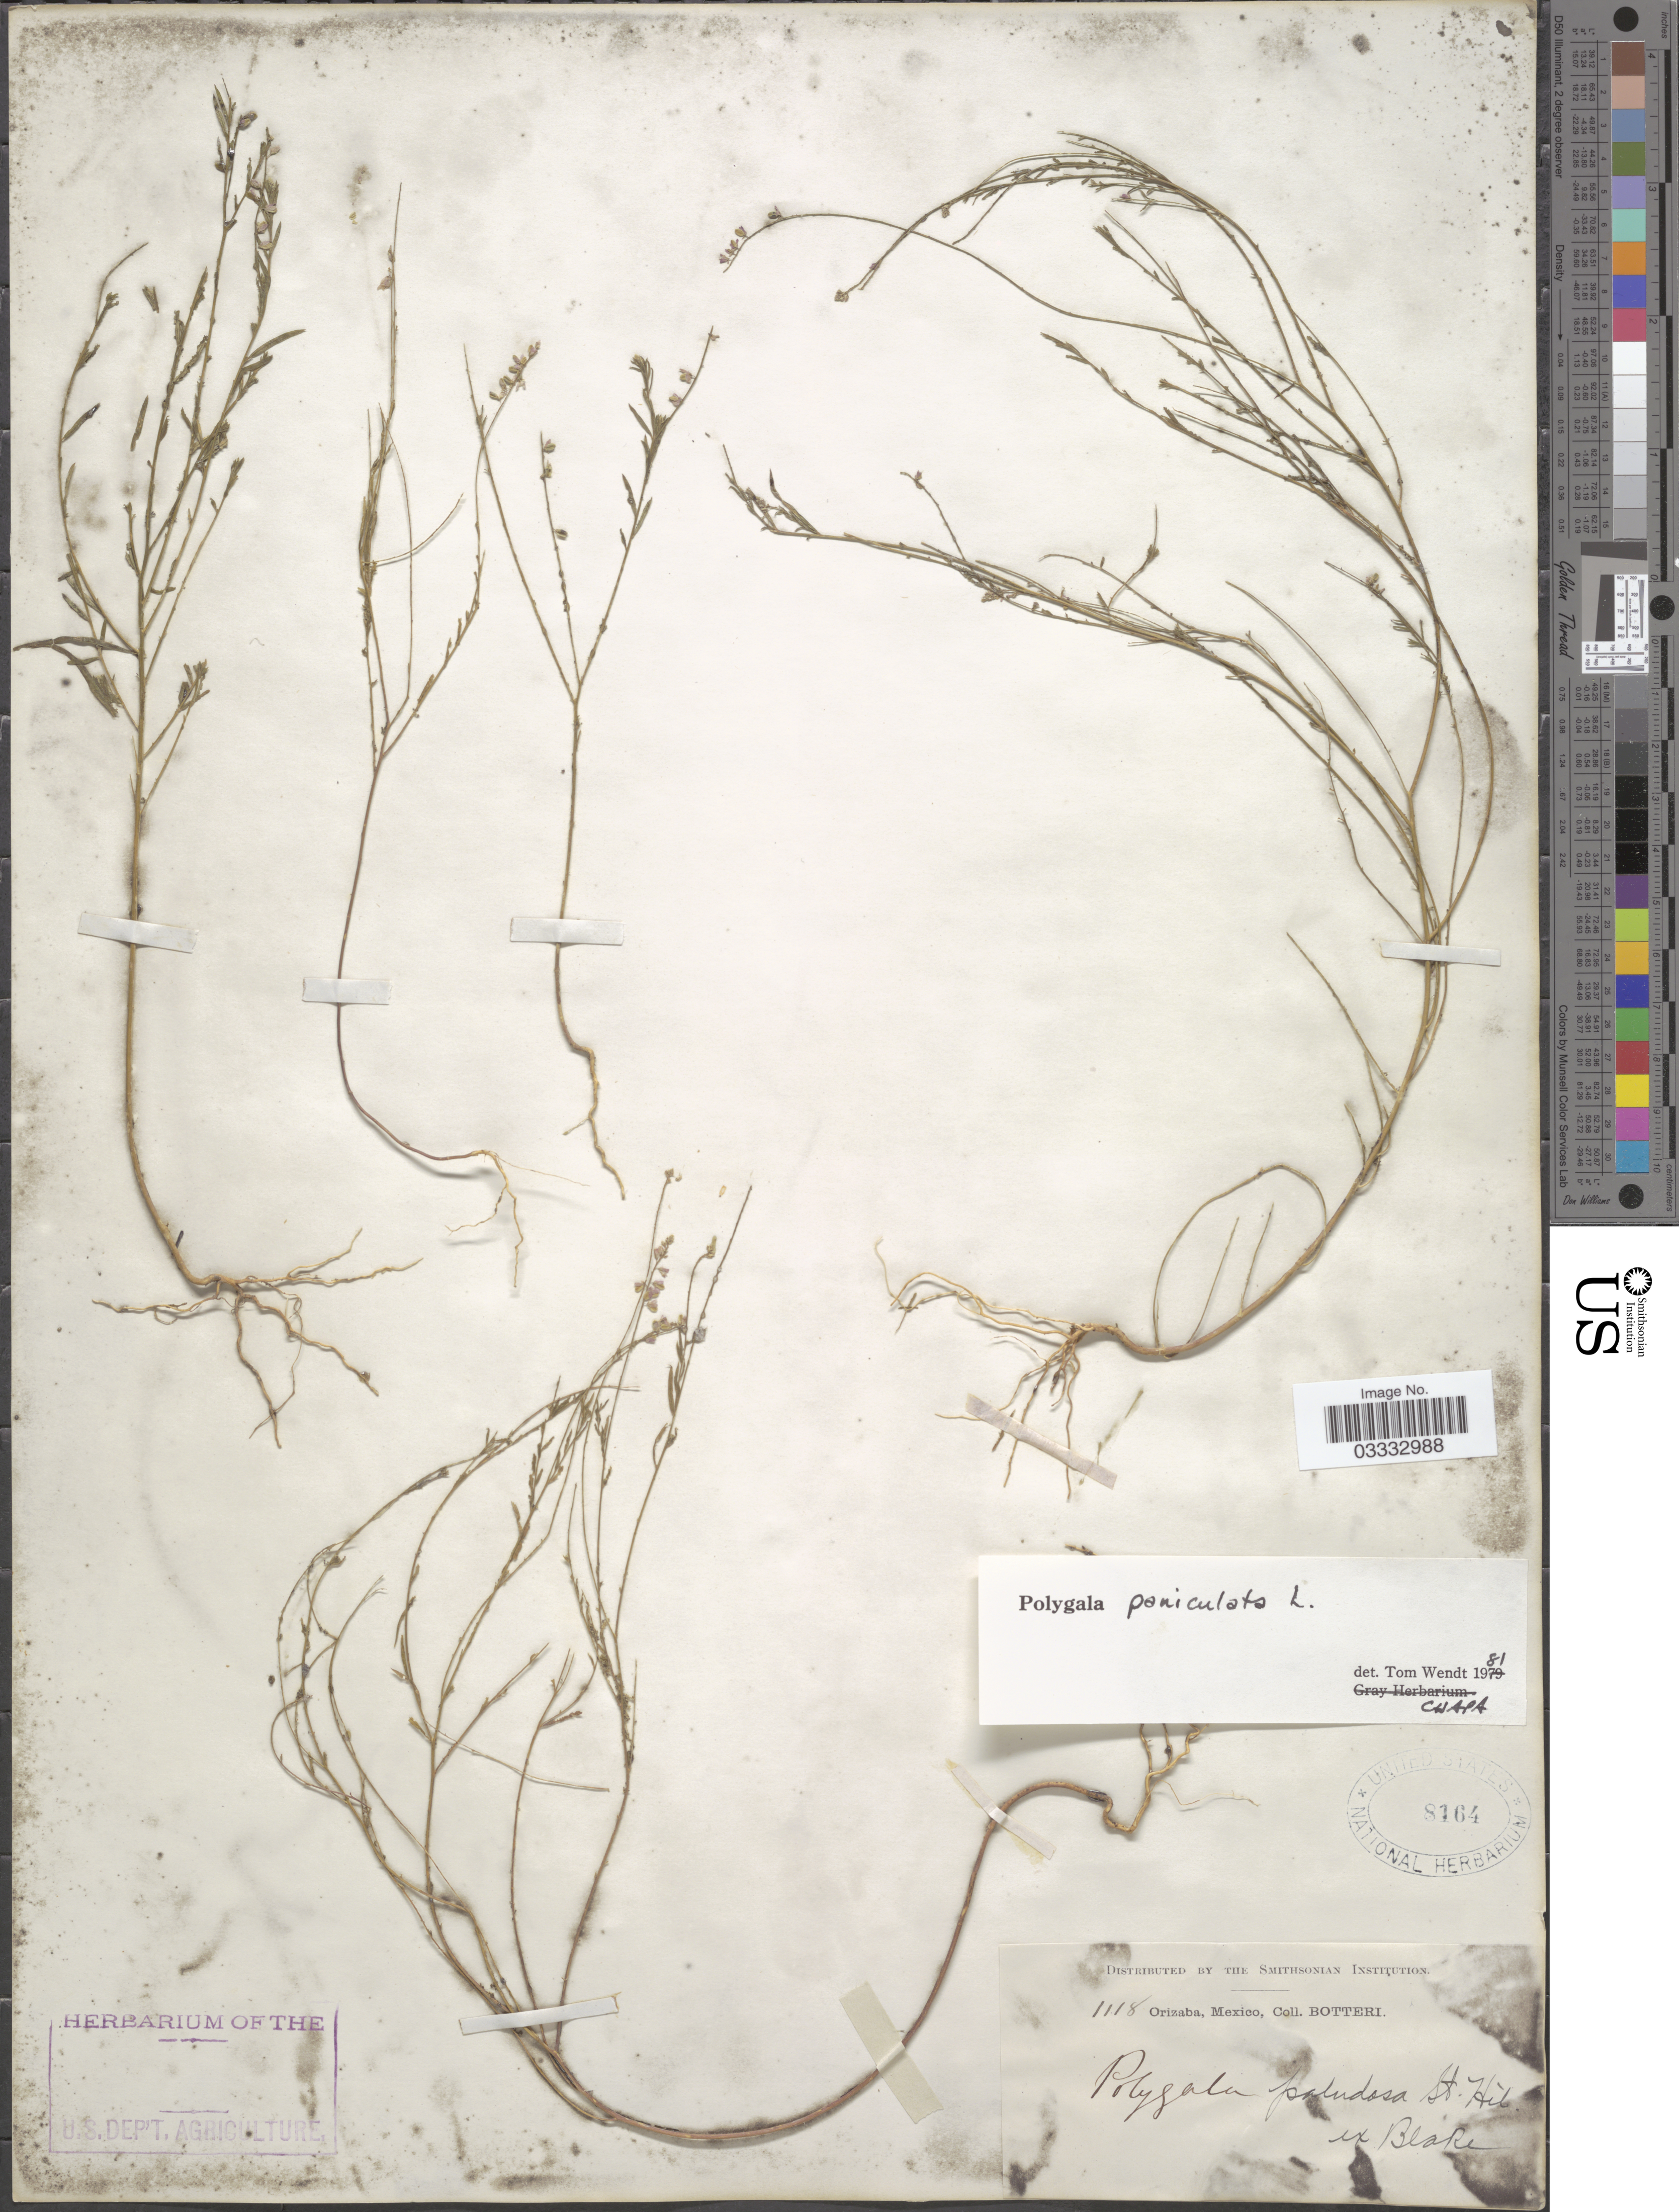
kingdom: Plantae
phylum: Tracheophyta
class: Magnoliopsida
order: Fabales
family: Polygalaceae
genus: Polygala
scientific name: Polygala paniculata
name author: L.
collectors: -. Botteri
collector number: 1118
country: Mexico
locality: Orizaba.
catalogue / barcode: US 8164